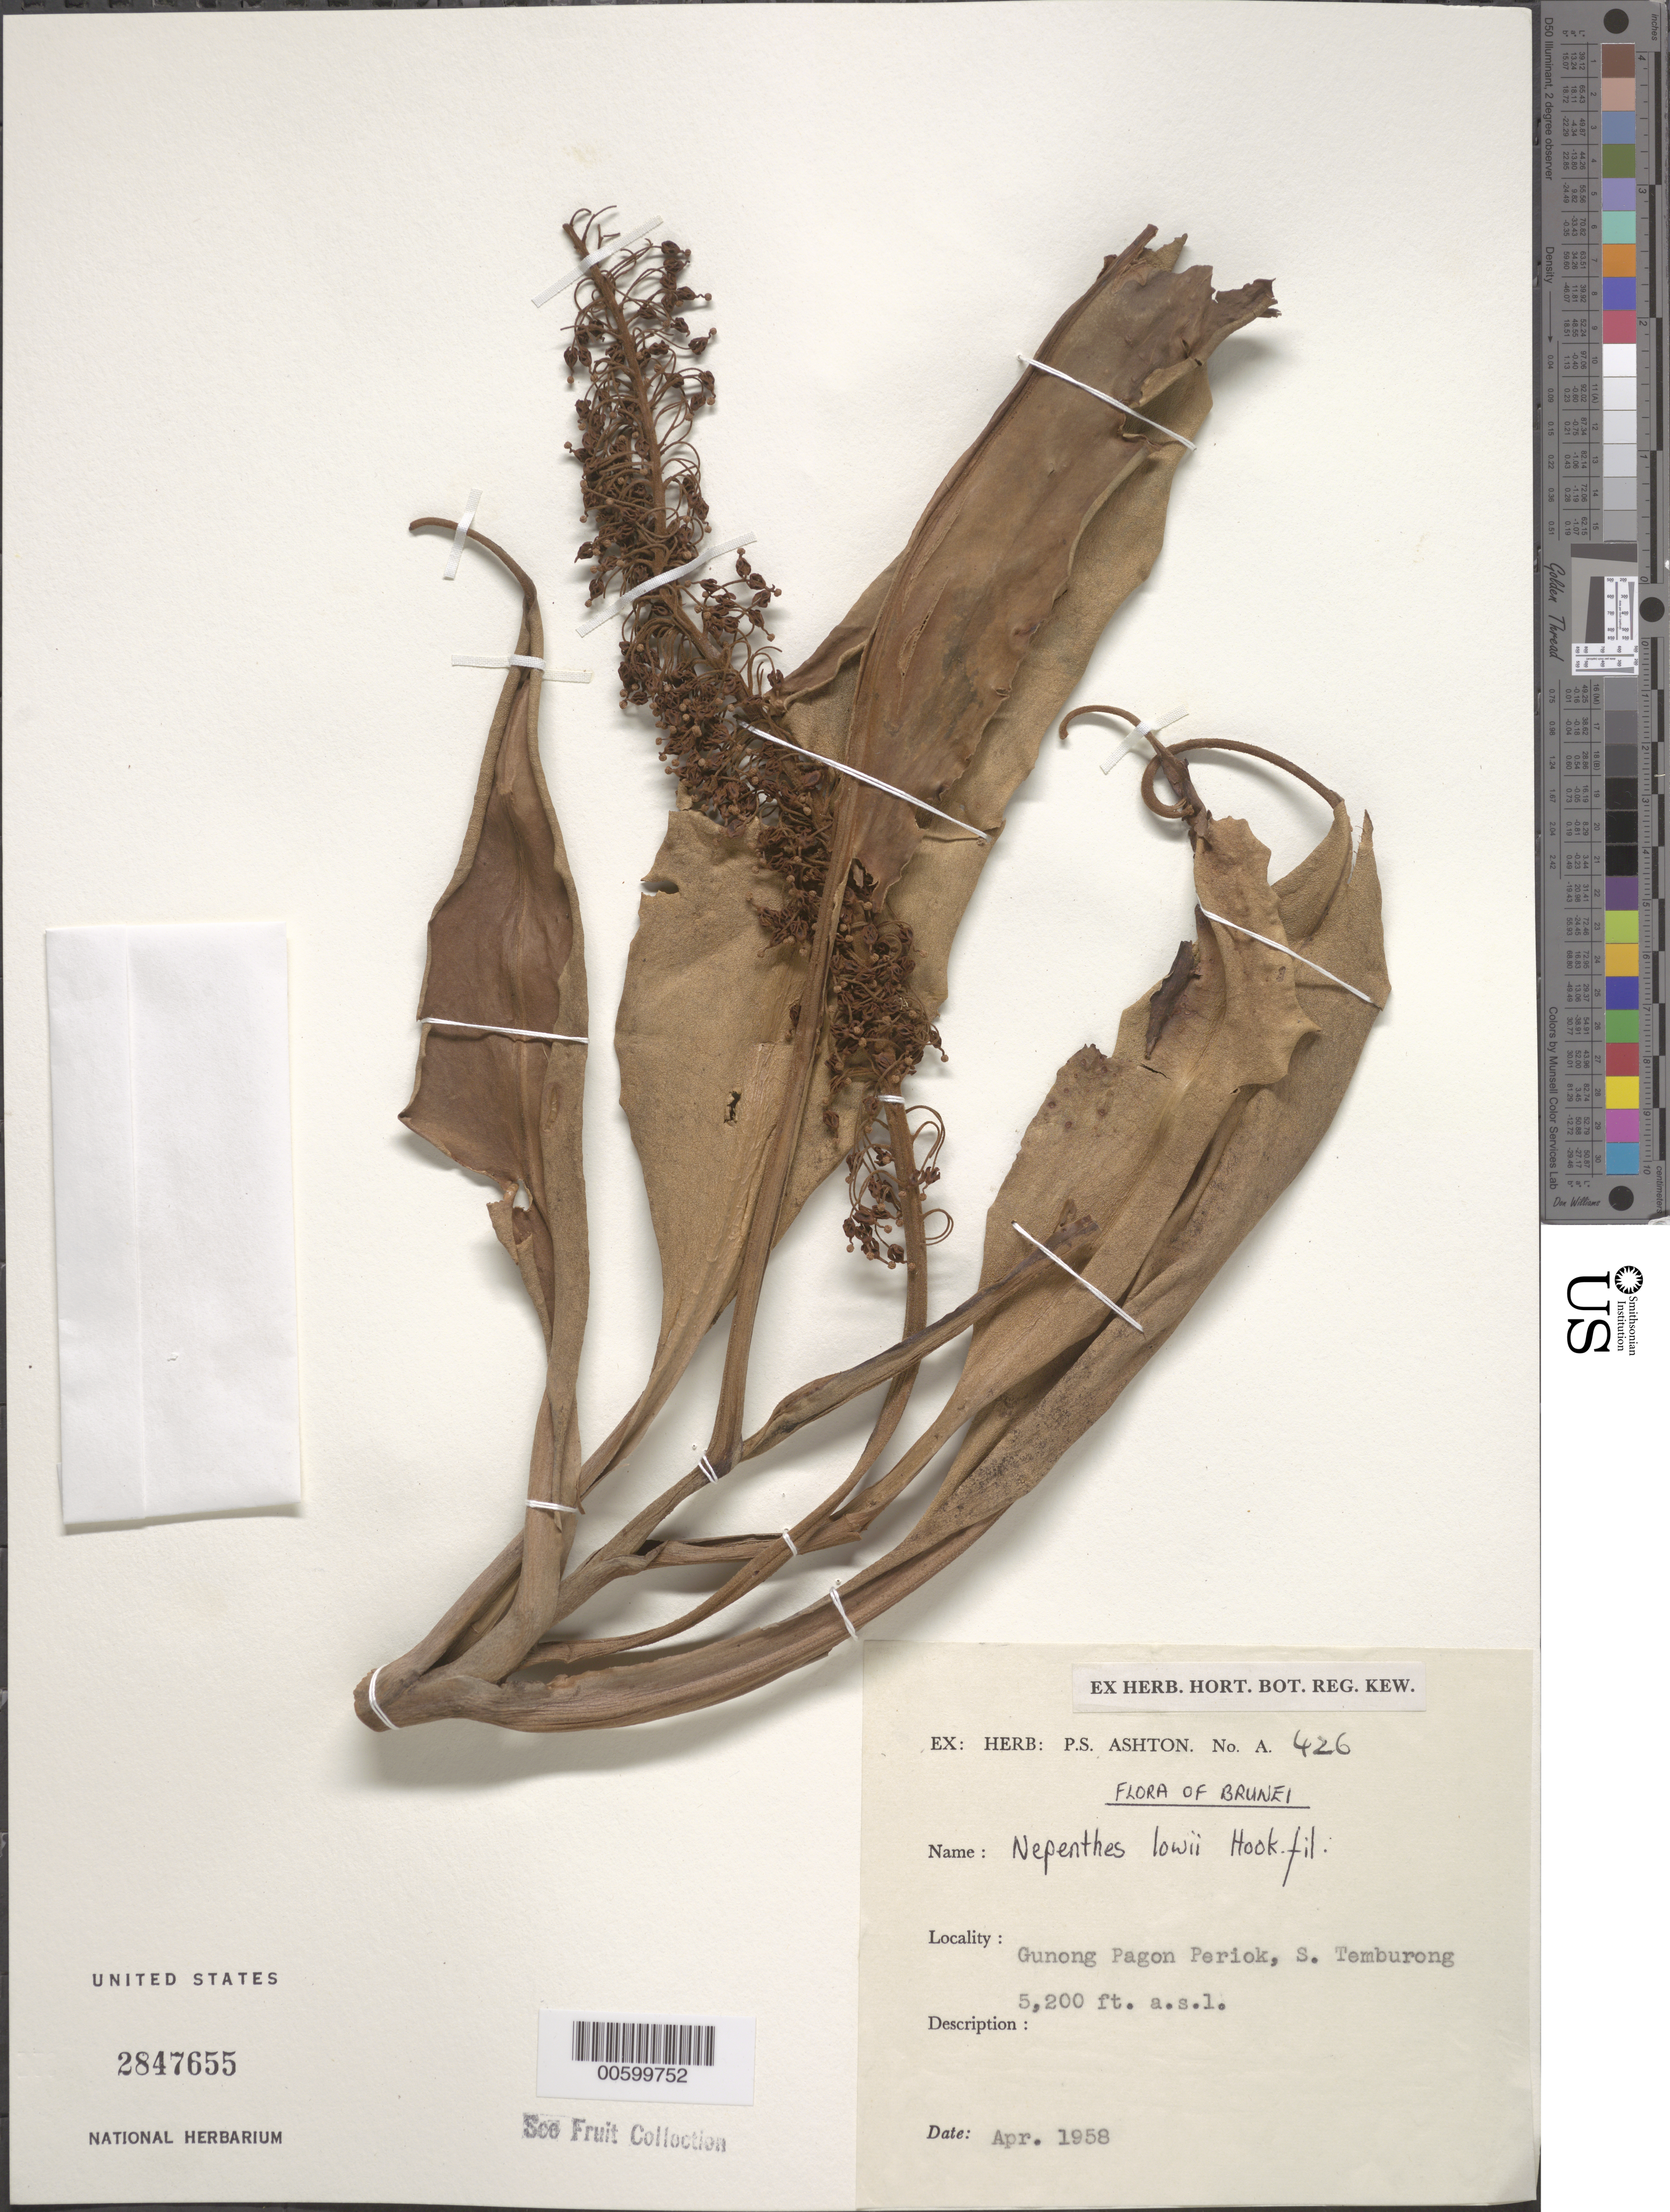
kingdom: Plantae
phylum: Tracheophyta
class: Magnoliopsida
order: Caryophyllales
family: Nepenthaceae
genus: Nepenthes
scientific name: Nepenthes lowii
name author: Hook. f.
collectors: P. S. Ashton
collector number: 426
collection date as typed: Apr 1958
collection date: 1958-04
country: Brunei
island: Borneo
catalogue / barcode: US 2847655